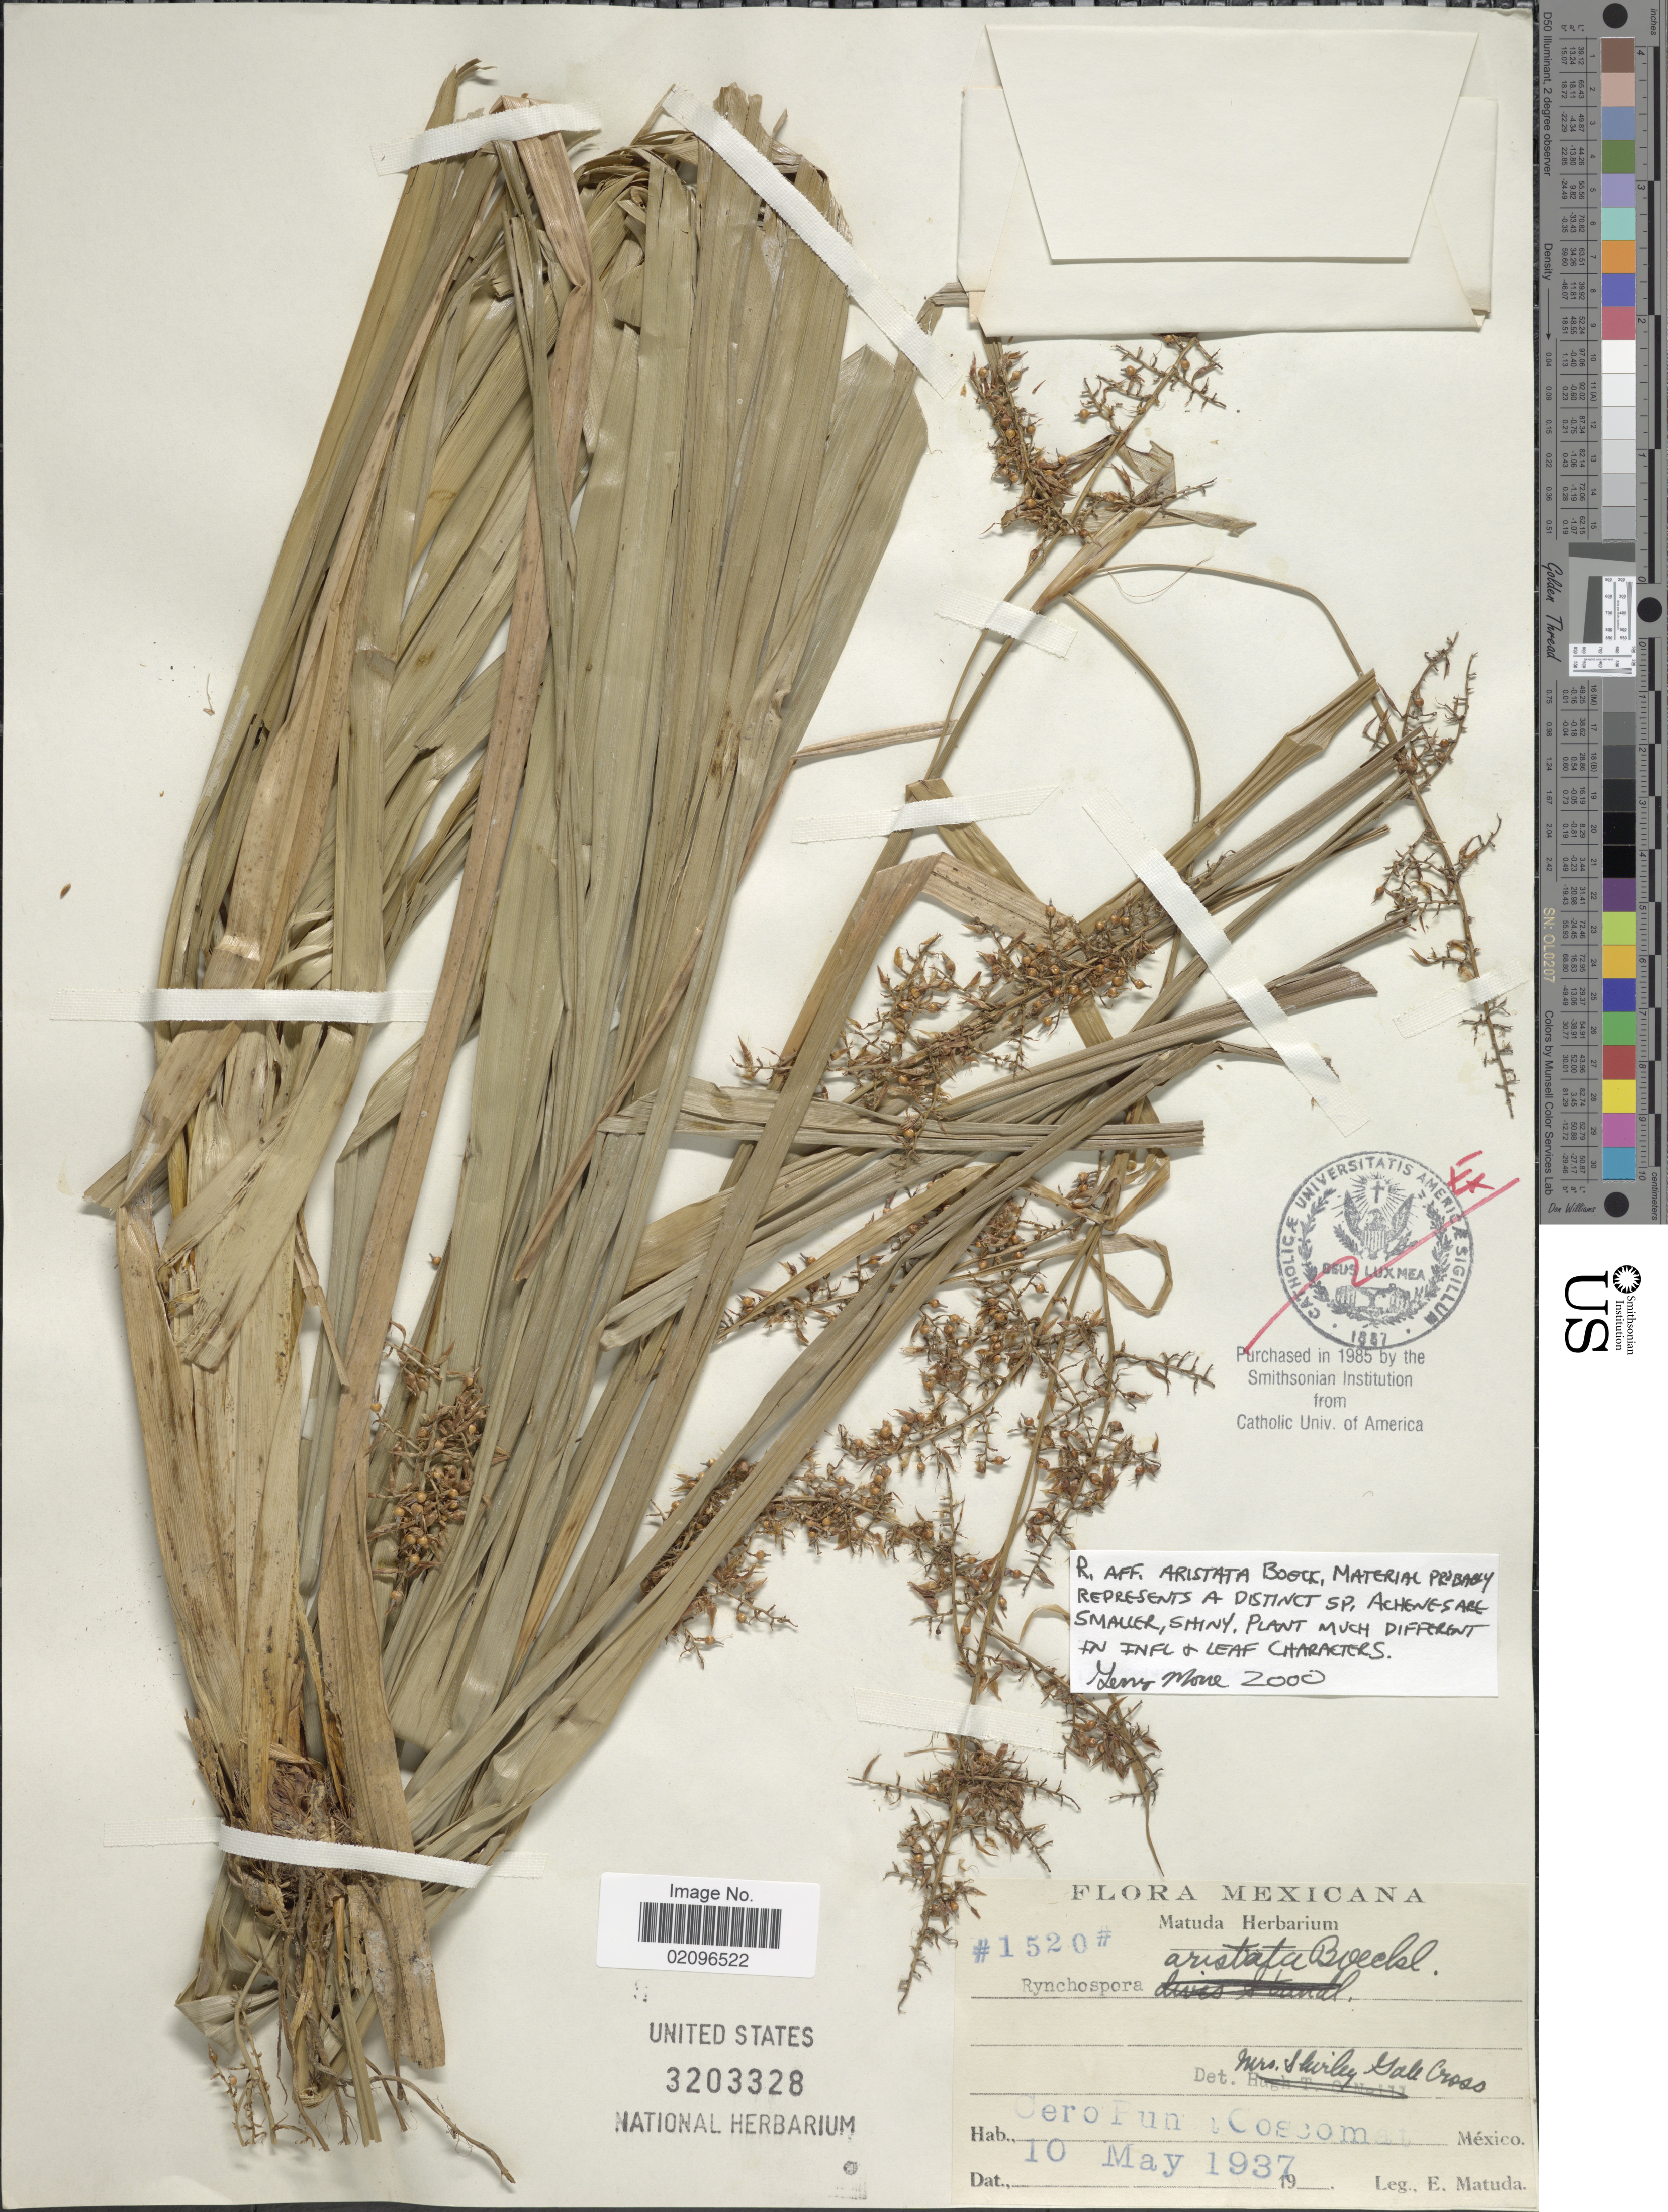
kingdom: Plantae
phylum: Tracheophyta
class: Liliopsida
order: Poales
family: Cyperaceae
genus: Rhynchospora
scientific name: Rhynchospora sp.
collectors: E. Matuda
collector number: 1520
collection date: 1937-05-10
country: Mexico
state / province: México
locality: Cero Punta Coscomate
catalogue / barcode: US 3203328